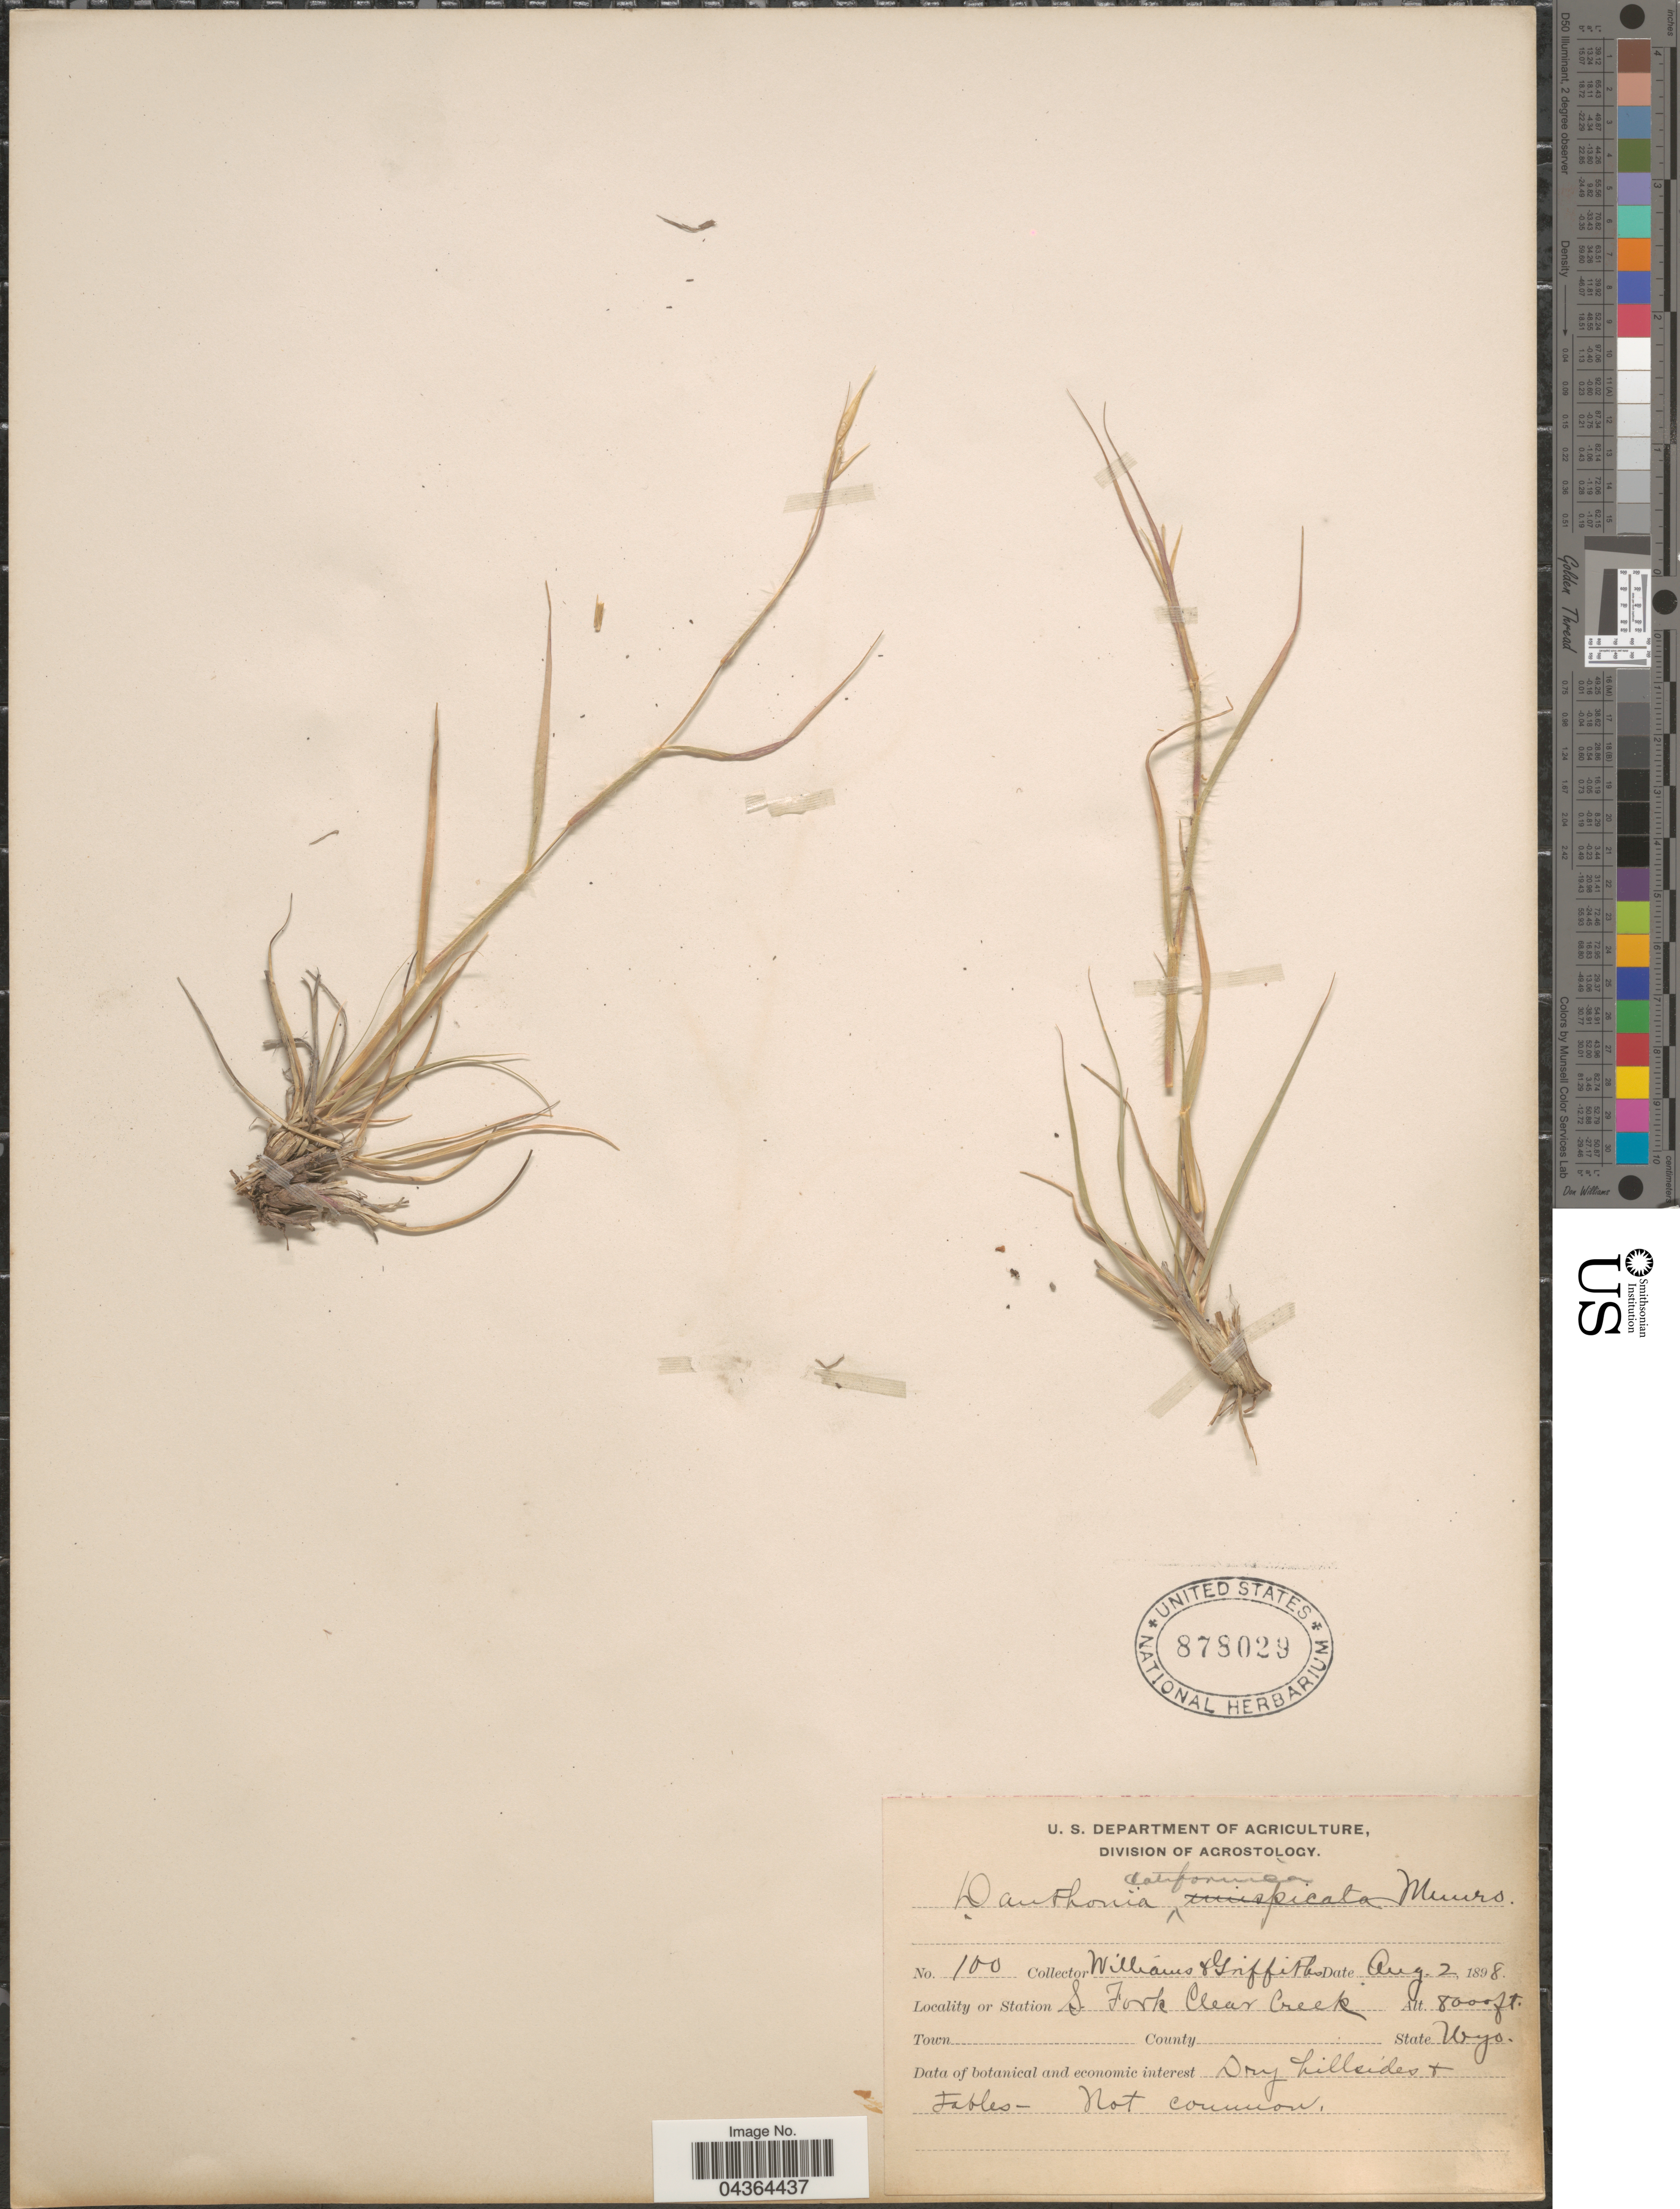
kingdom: Plantae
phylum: Tracheophyta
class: Liliopsida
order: Poales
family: Poaceae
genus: Danthonia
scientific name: Danthonia unispicata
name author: (Thurb.) Munro ex Macoun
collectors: -- Williams & -- Griffiths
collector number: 100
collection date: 1898-08-02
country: United States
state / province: Wyoming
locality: Station S. Fork Clear Creek.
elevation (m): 2438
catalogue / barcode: US 878029